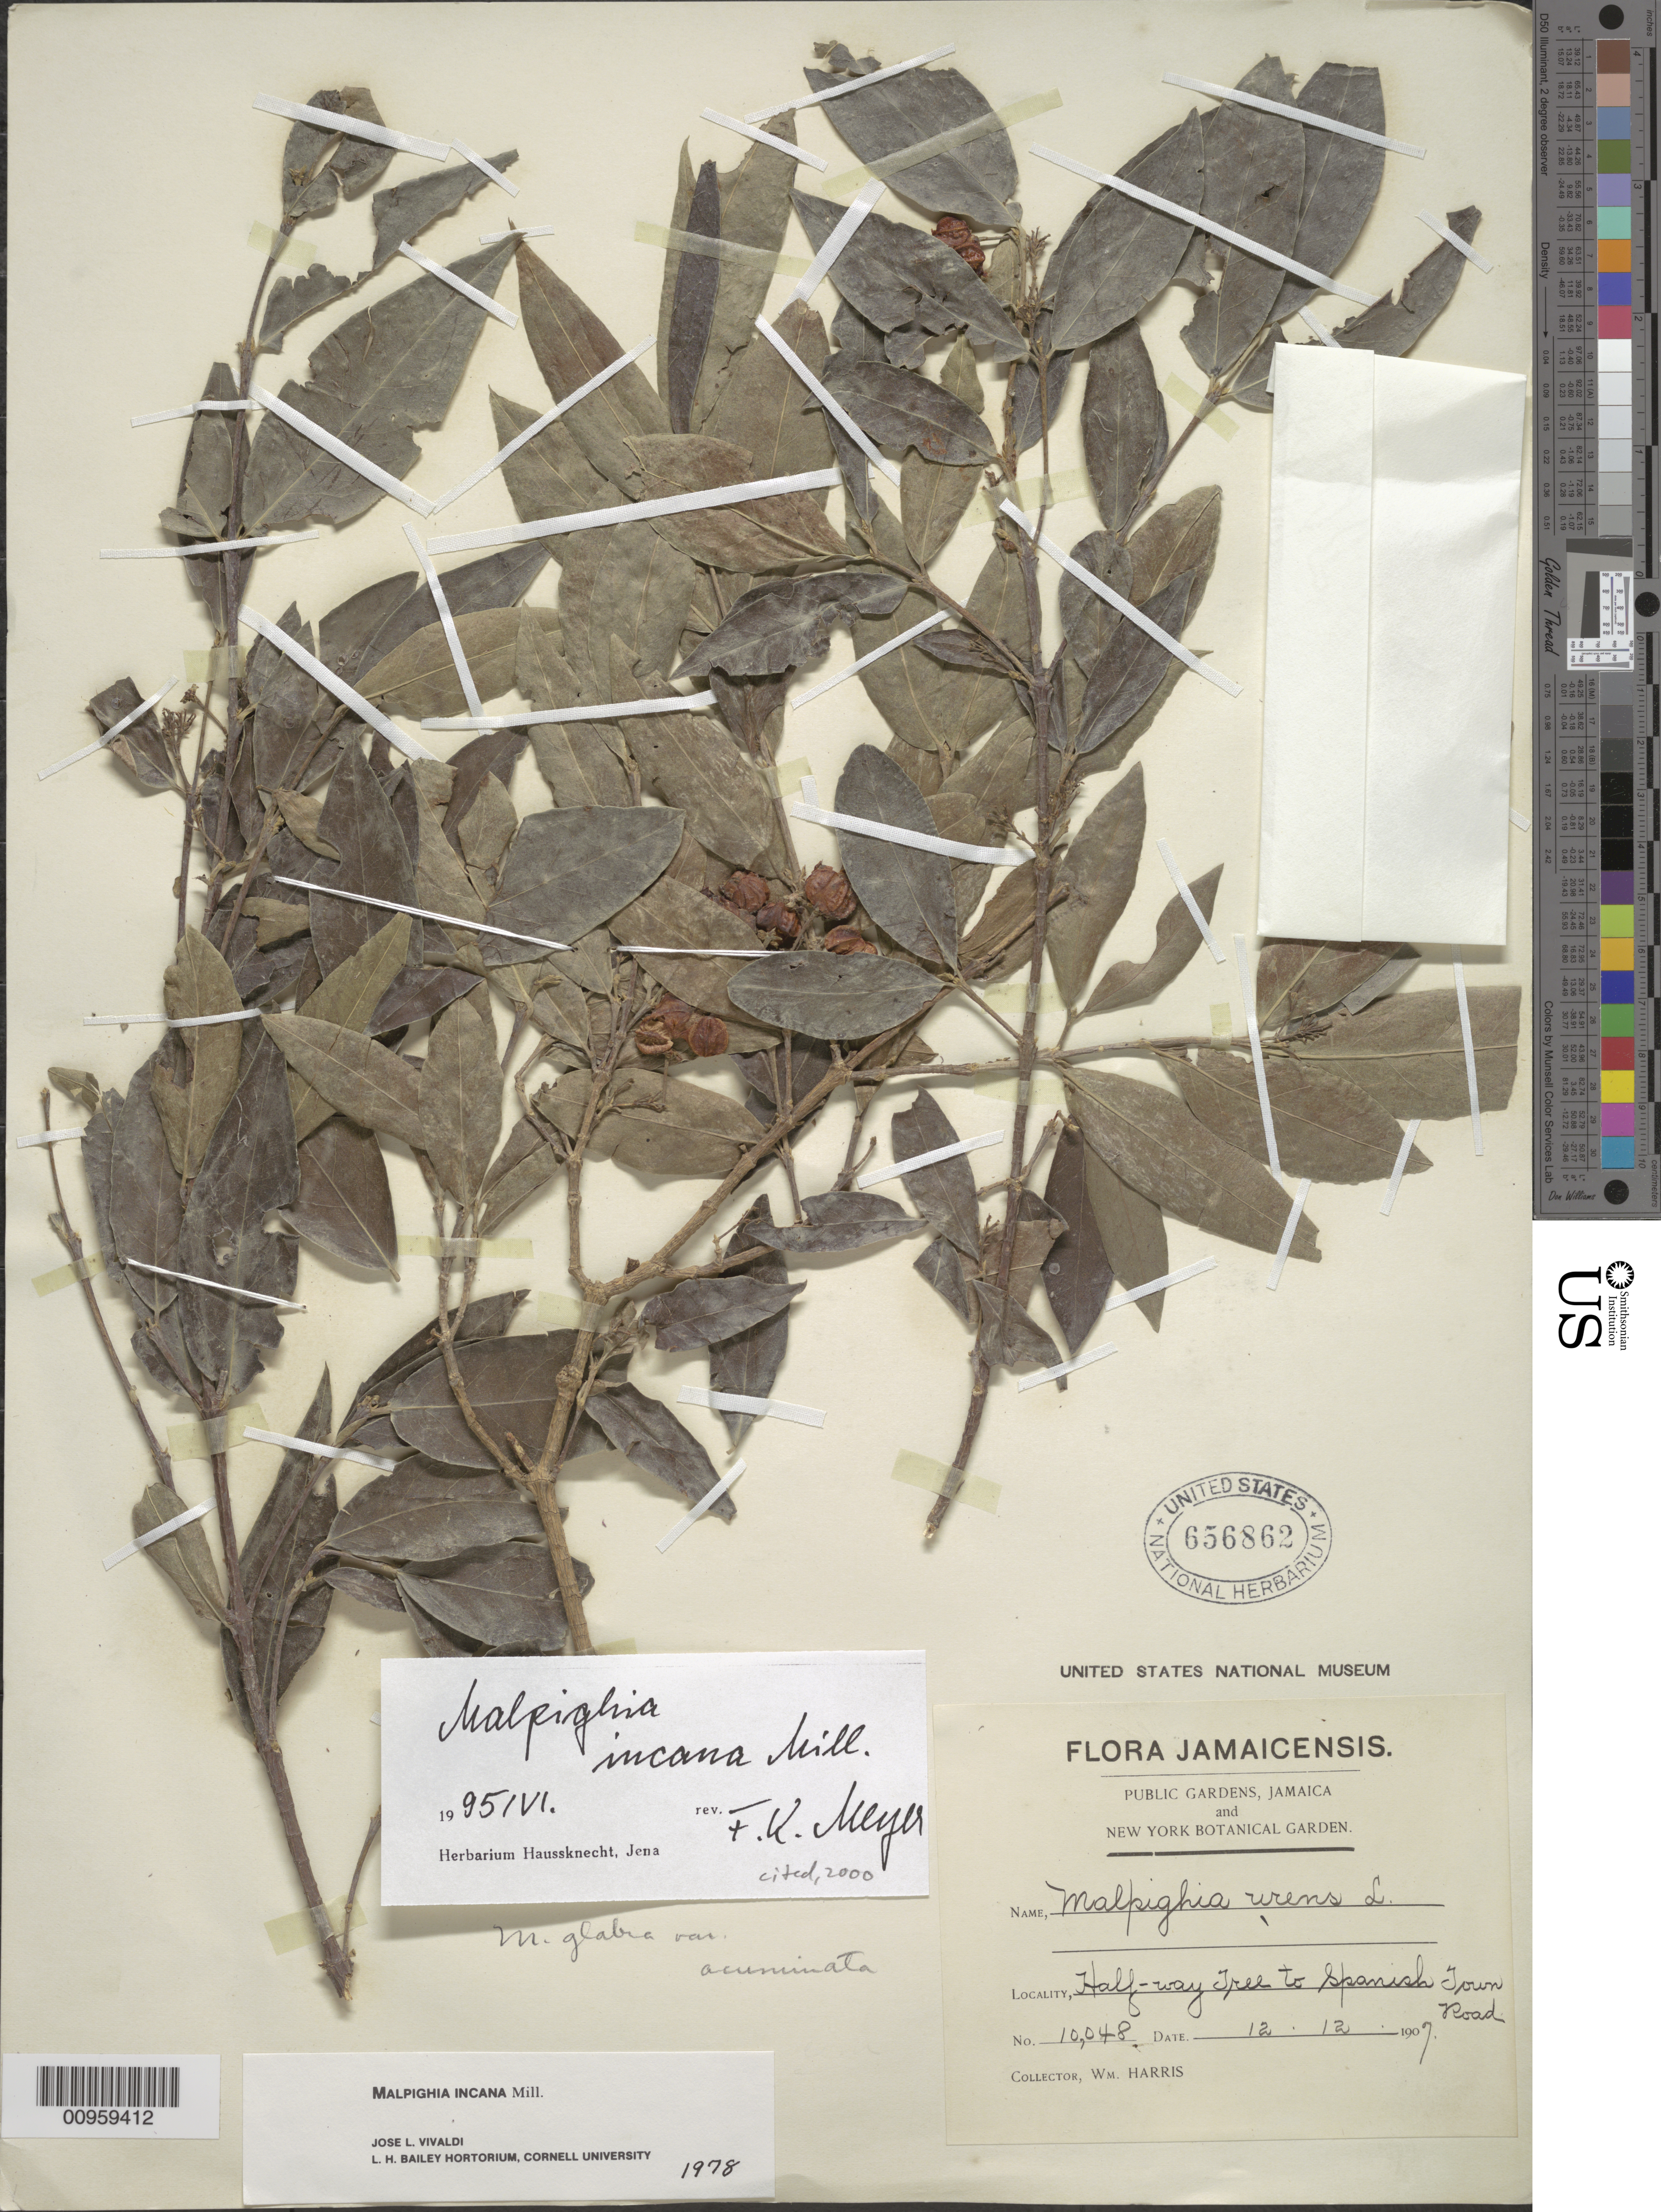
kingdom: Plantae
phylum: Tracheophyta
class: Magnoliopsida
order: Malpighiales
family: Malpighiaceae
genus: Malpighia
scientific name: Malpighia incana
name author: Mill.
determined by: Meyer, F. K.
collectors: W. H. Harris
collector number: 10048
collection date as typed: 12 Dec 1907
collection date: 1907-12-12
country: Jamaica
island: Jamaica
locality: Half-way Tree to Spanish Town Road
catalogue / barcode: US 656862